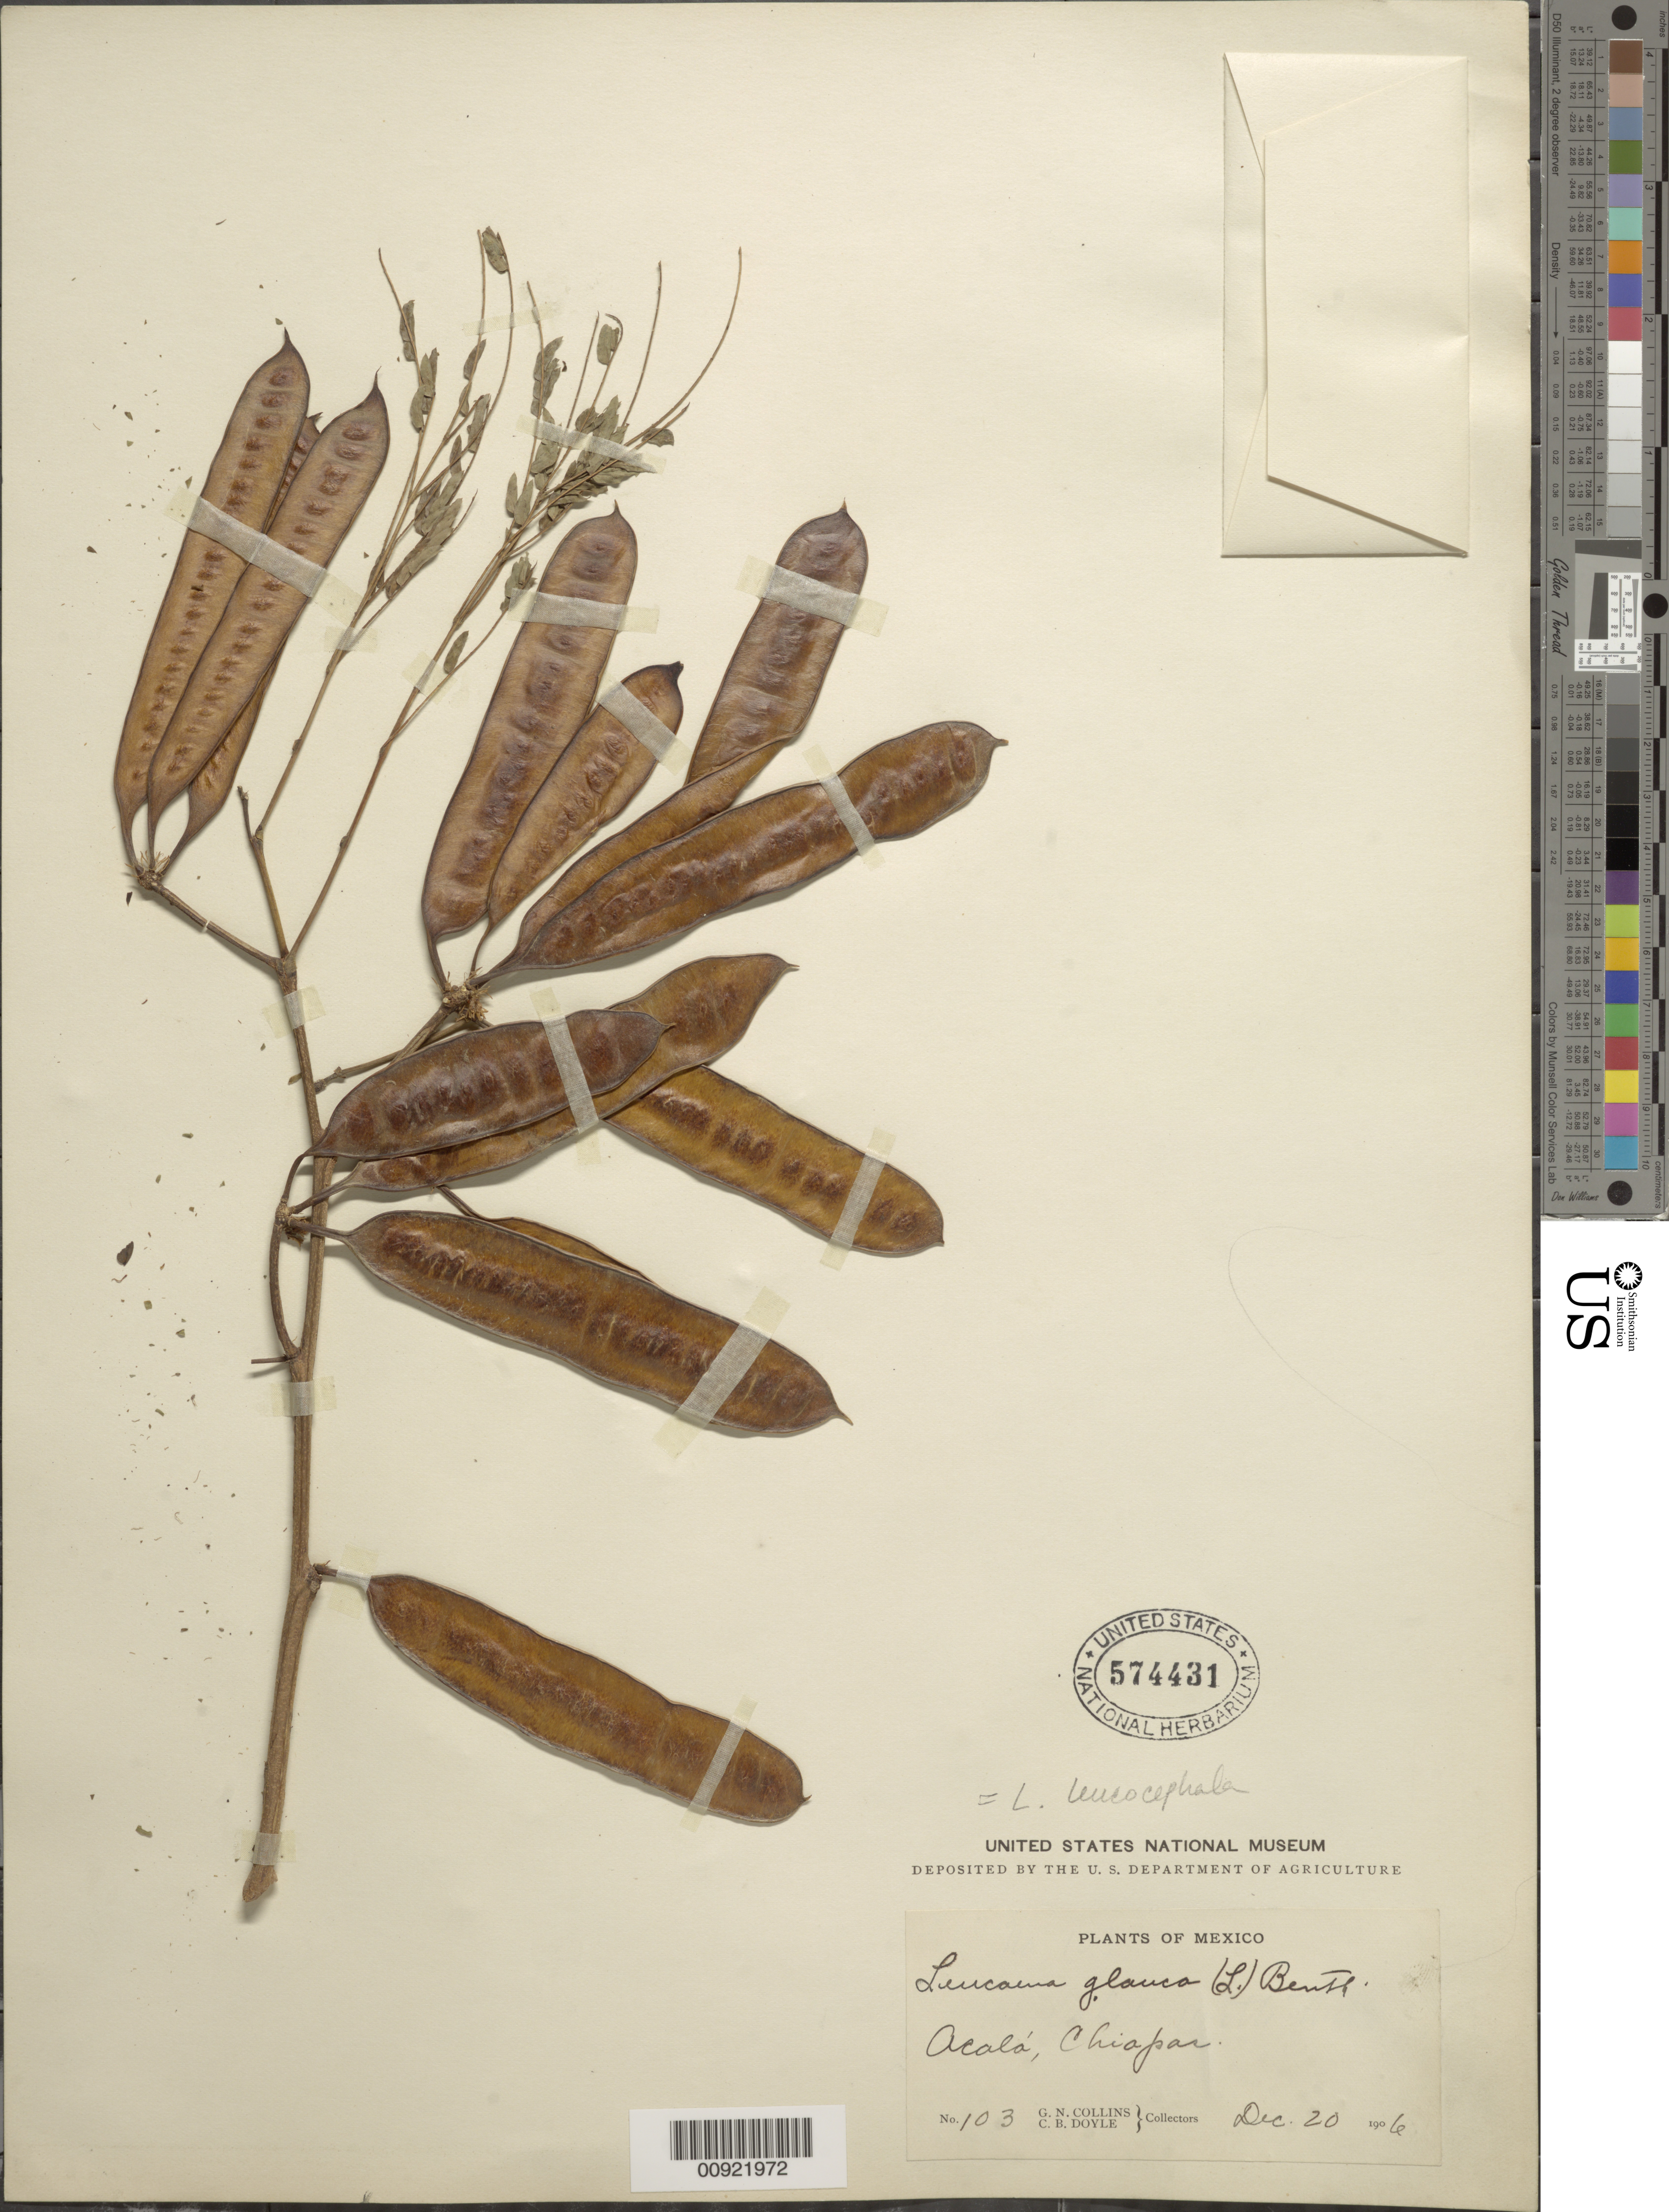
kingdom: Plantae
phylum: Tracheophyta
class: Magnoliopsida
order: Fabales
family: Fabaceae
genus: Leucaena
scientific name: Leucaena leucocephala subsp. leucocephala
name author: (Lam.) de Wit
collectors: G. N. Collins & C. Doyle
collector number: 103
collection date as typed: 20 Dec 1906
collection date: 1906-12-20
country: Mexico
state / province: Chiapas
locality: Acalá, Chiapas.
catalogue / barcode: US 574431